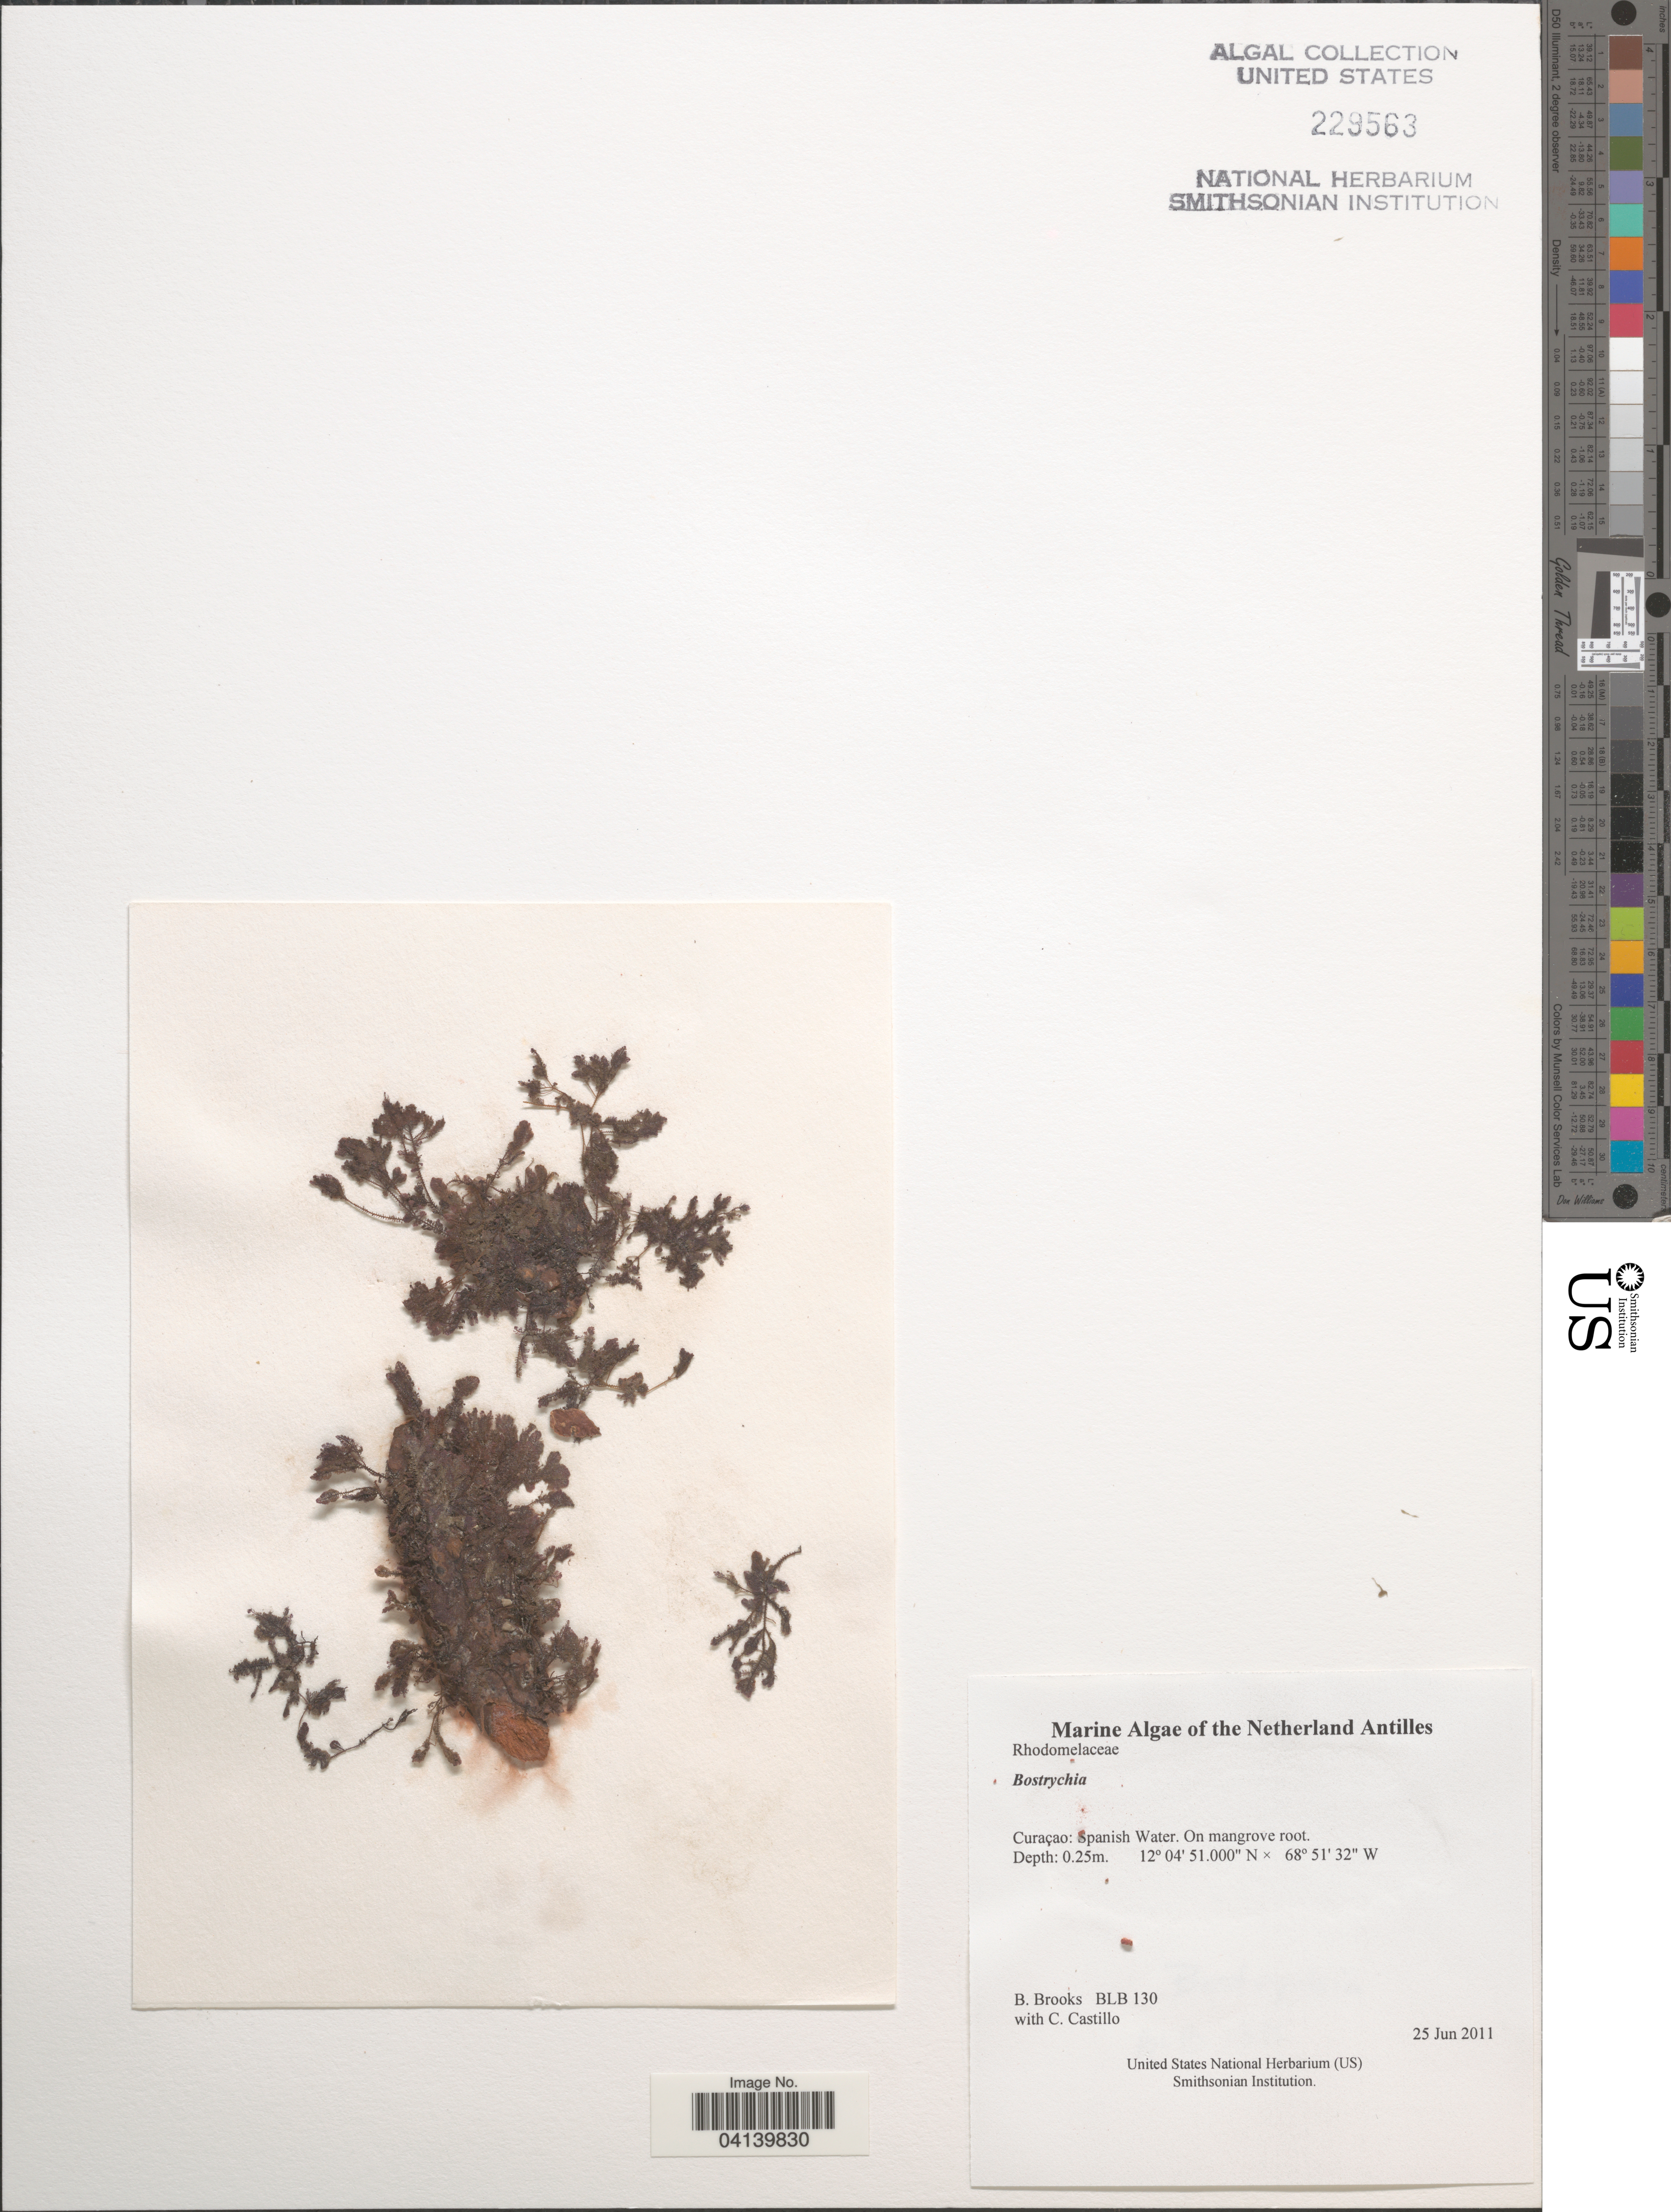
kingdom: Plantae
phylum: Rhodophyta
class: Florideophyceae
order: Ceramiales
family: Rhodomelaceae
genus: Bostrychia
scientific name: Bostrychia sp.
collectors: B. Brooks & C. Castillo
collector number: BLB 130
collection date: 2011-06-25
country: Curaçao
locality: The Netherland Antilles. Spanish Water. On mangrove root.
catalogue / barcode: US 229563